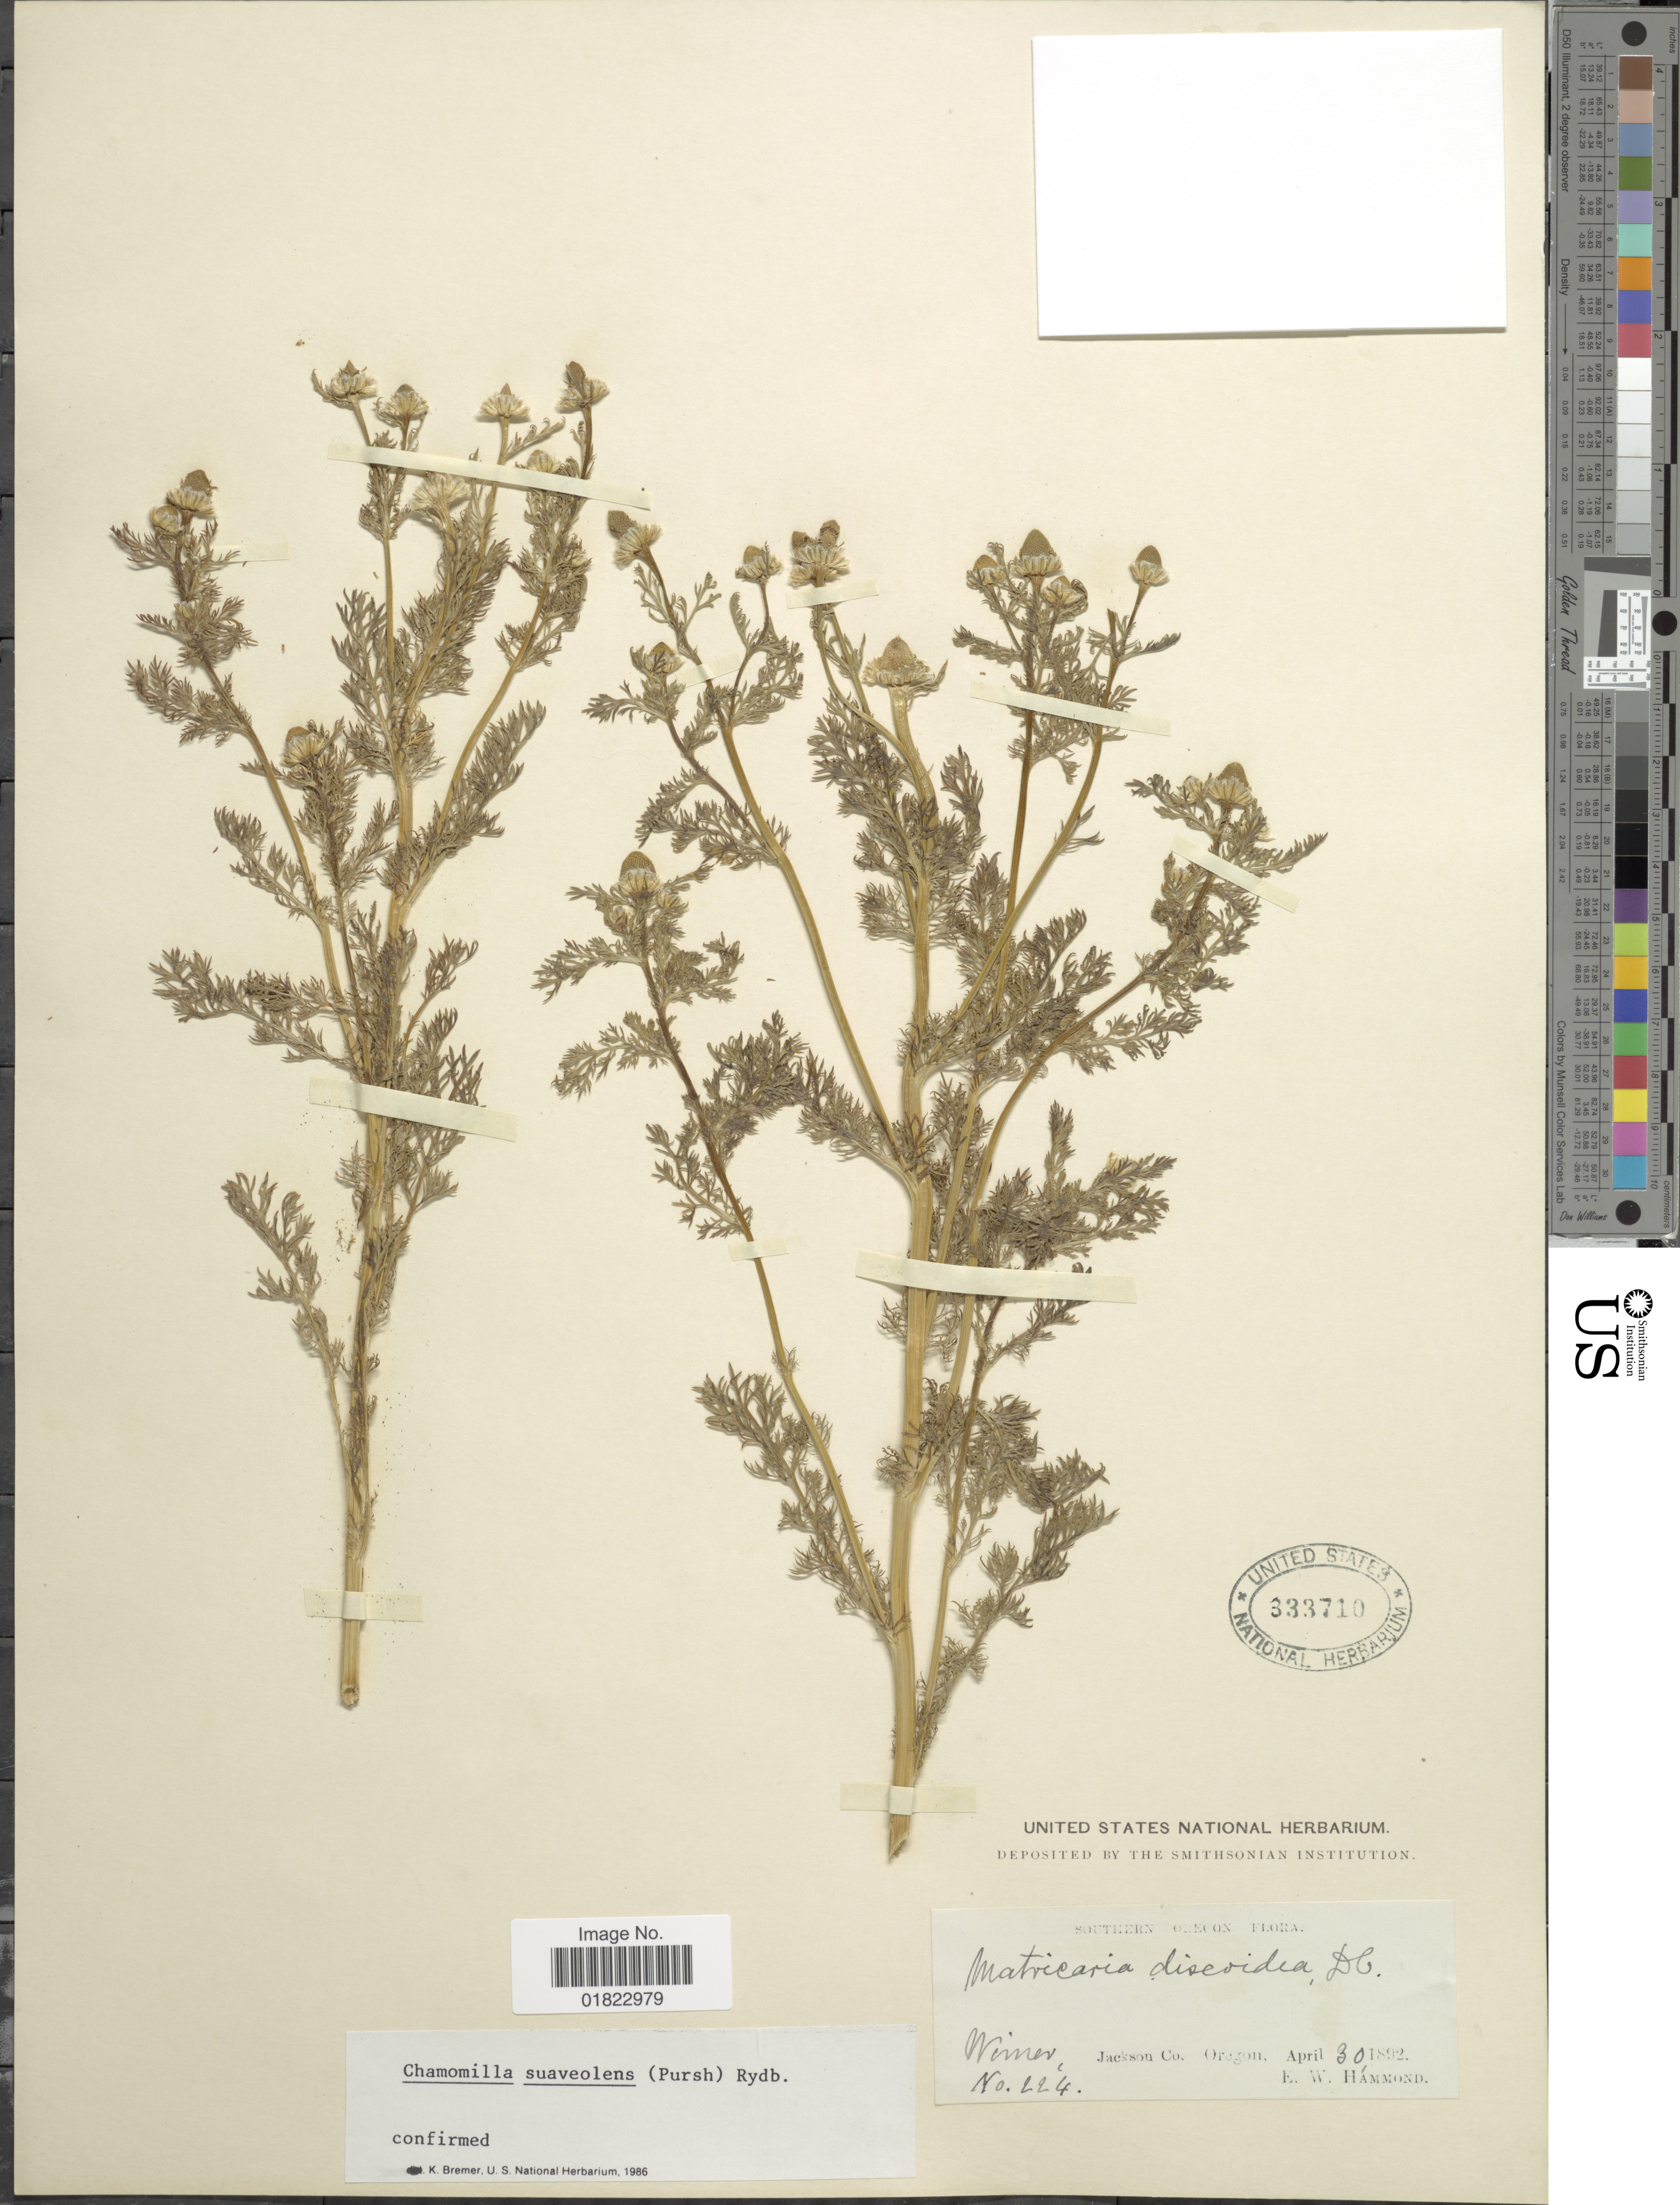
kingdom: Plantae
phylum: Tracheophyta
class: Magnoliopsida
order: Asterales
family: Asteraceae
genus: Matricaria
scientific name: Matricaria matricarioides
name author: (Less.) Porter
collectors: E. Hammond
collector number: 224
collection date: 1892-04-30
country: United States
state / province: Oregon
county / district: Jackson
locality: Wimer, Jackson Co.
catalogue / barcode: US 333710